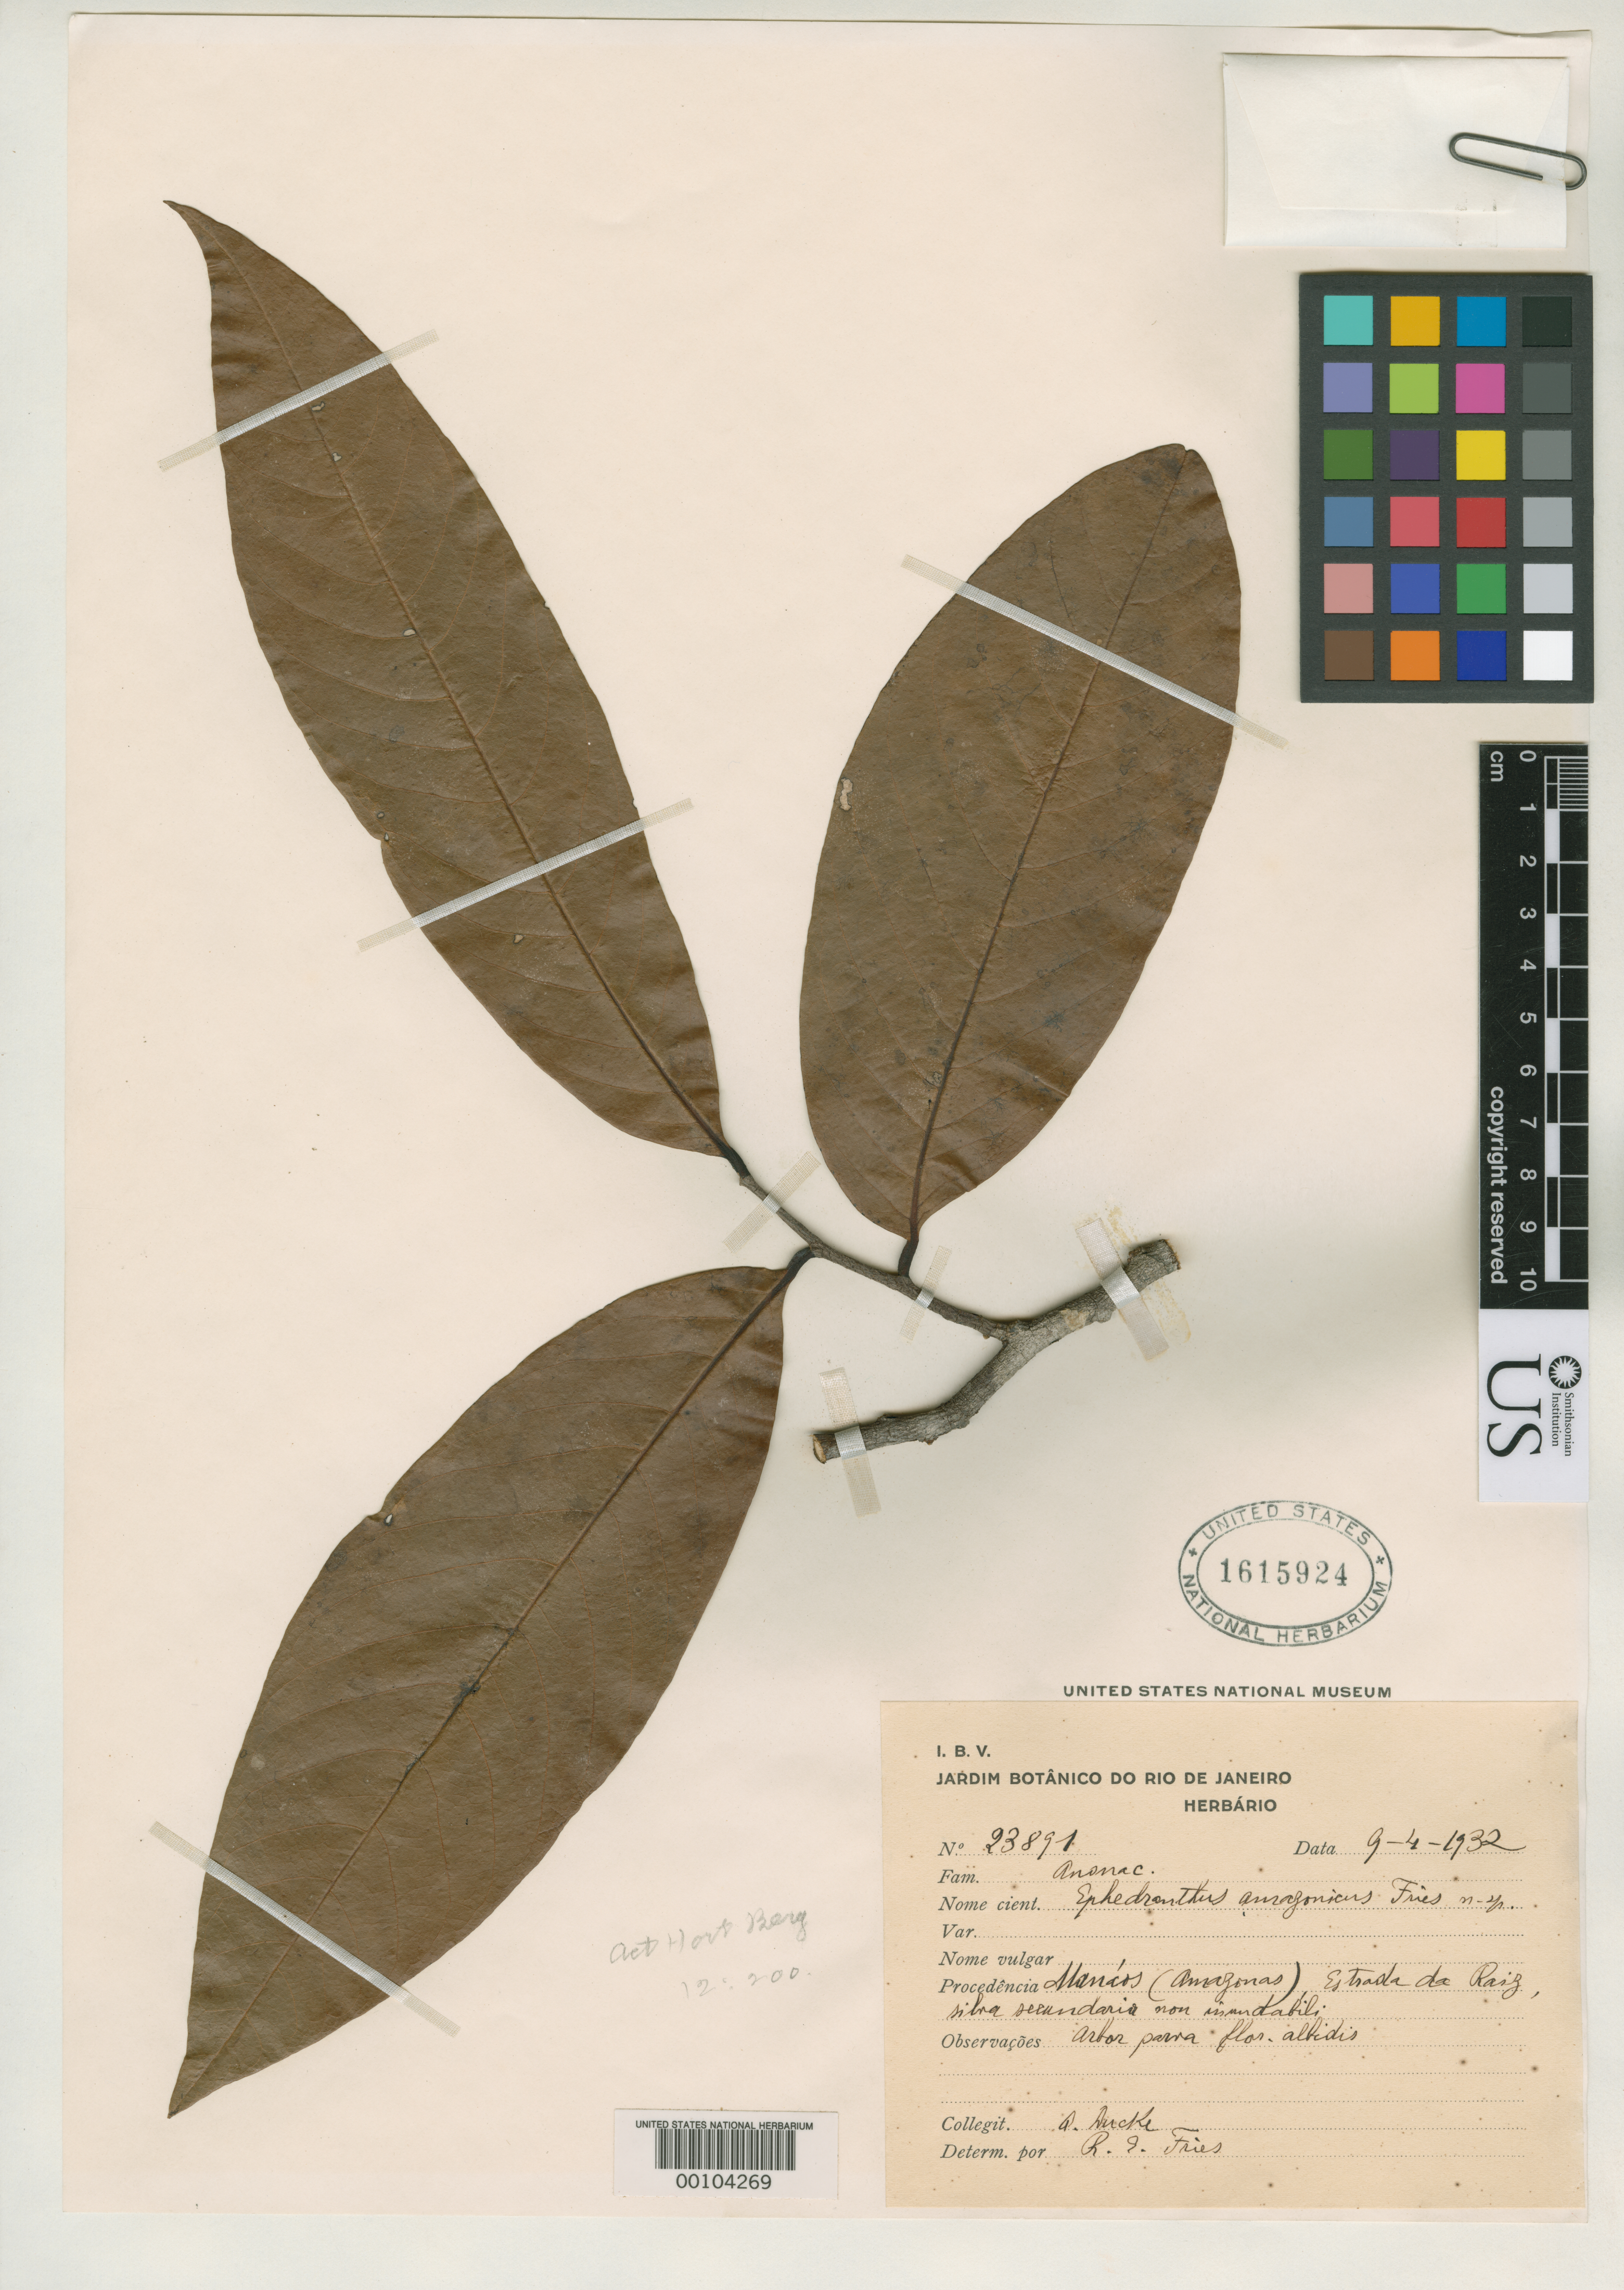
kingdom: Plantae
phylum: Tracheophyta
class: Magnoliopsida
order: Magnoliales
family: Annonaceae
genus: Ephedranthus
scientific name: Ephedranthus amazonicus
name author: R.E. Fr.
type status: Isotype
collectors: A. Ducke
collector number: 23891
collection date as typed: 11-7-1932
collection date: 1932-07-11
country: Brazil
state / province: Amazonas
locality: Manaos.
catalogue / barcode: US 1615924